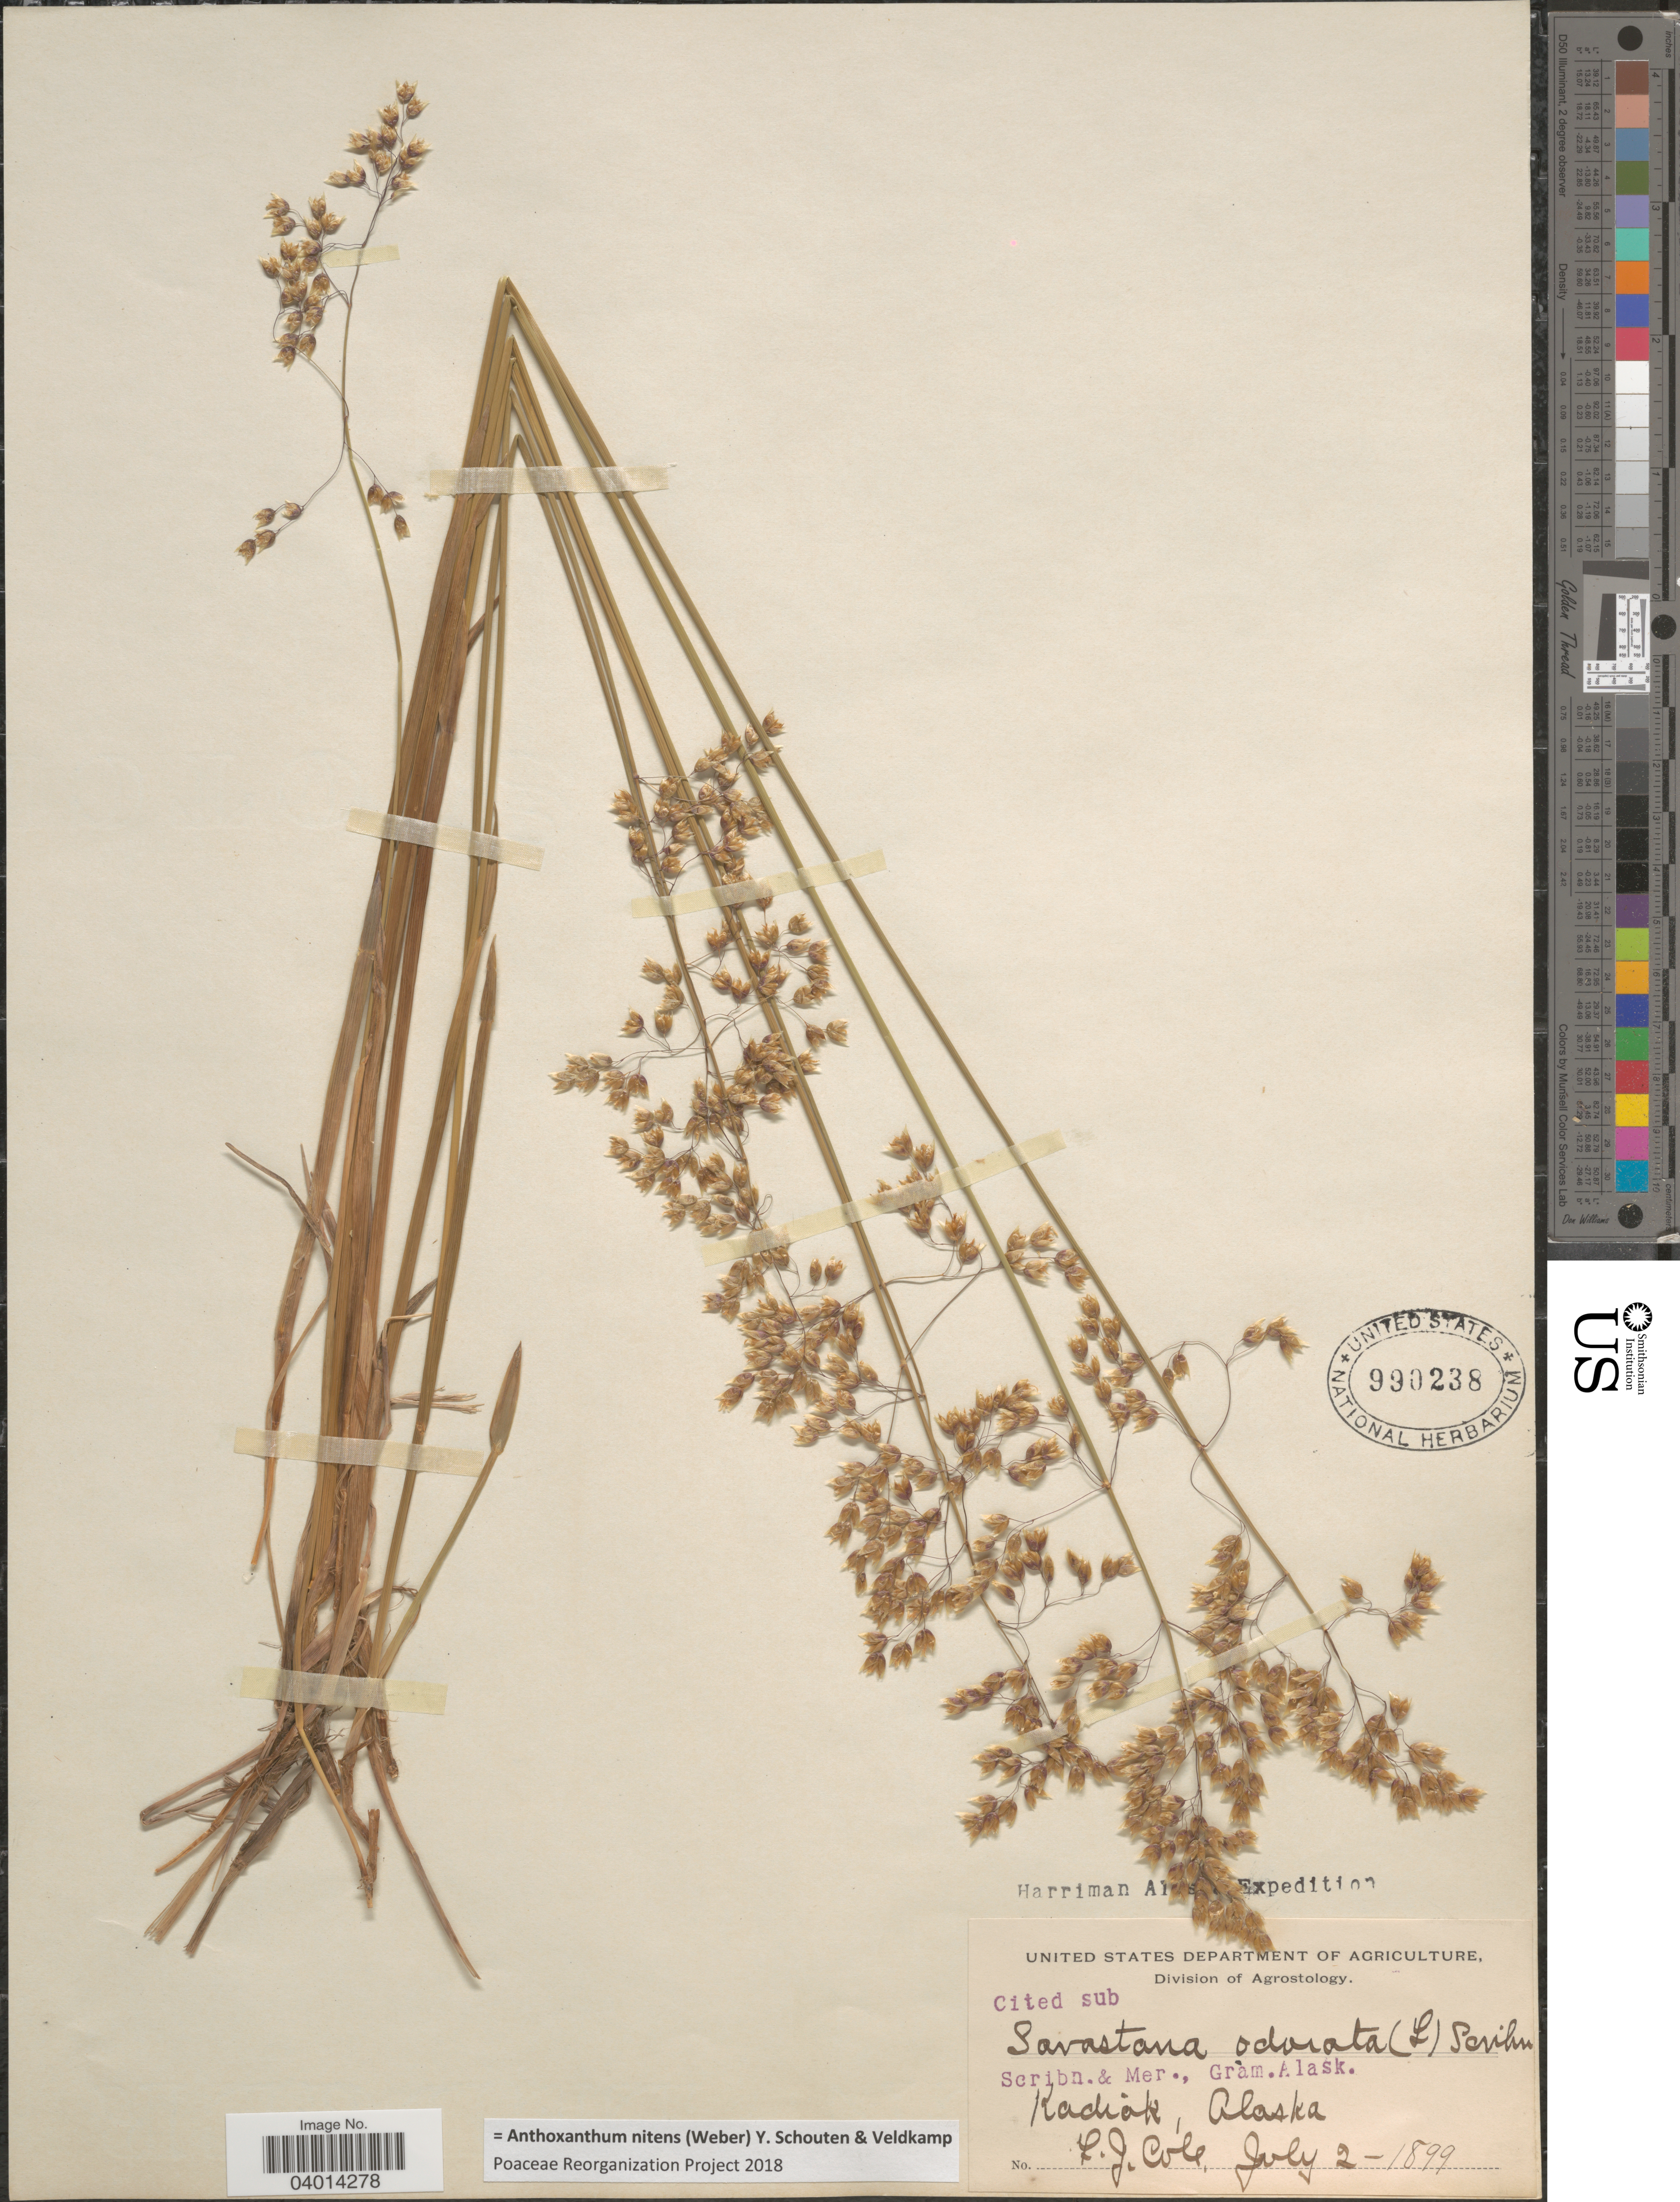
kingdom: Plantae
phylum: Tracheophyta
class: Liliopsida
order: Poales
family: Poaceae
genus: Anthoxanthum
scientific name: Anthoxanthum nitens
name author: (G.H. Weber) R.T.A. Schouten & Veldkamp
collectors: E. Cole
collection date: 1899-07-02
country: United States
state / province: Alaska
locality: Kodiak.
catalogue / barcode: US 990238